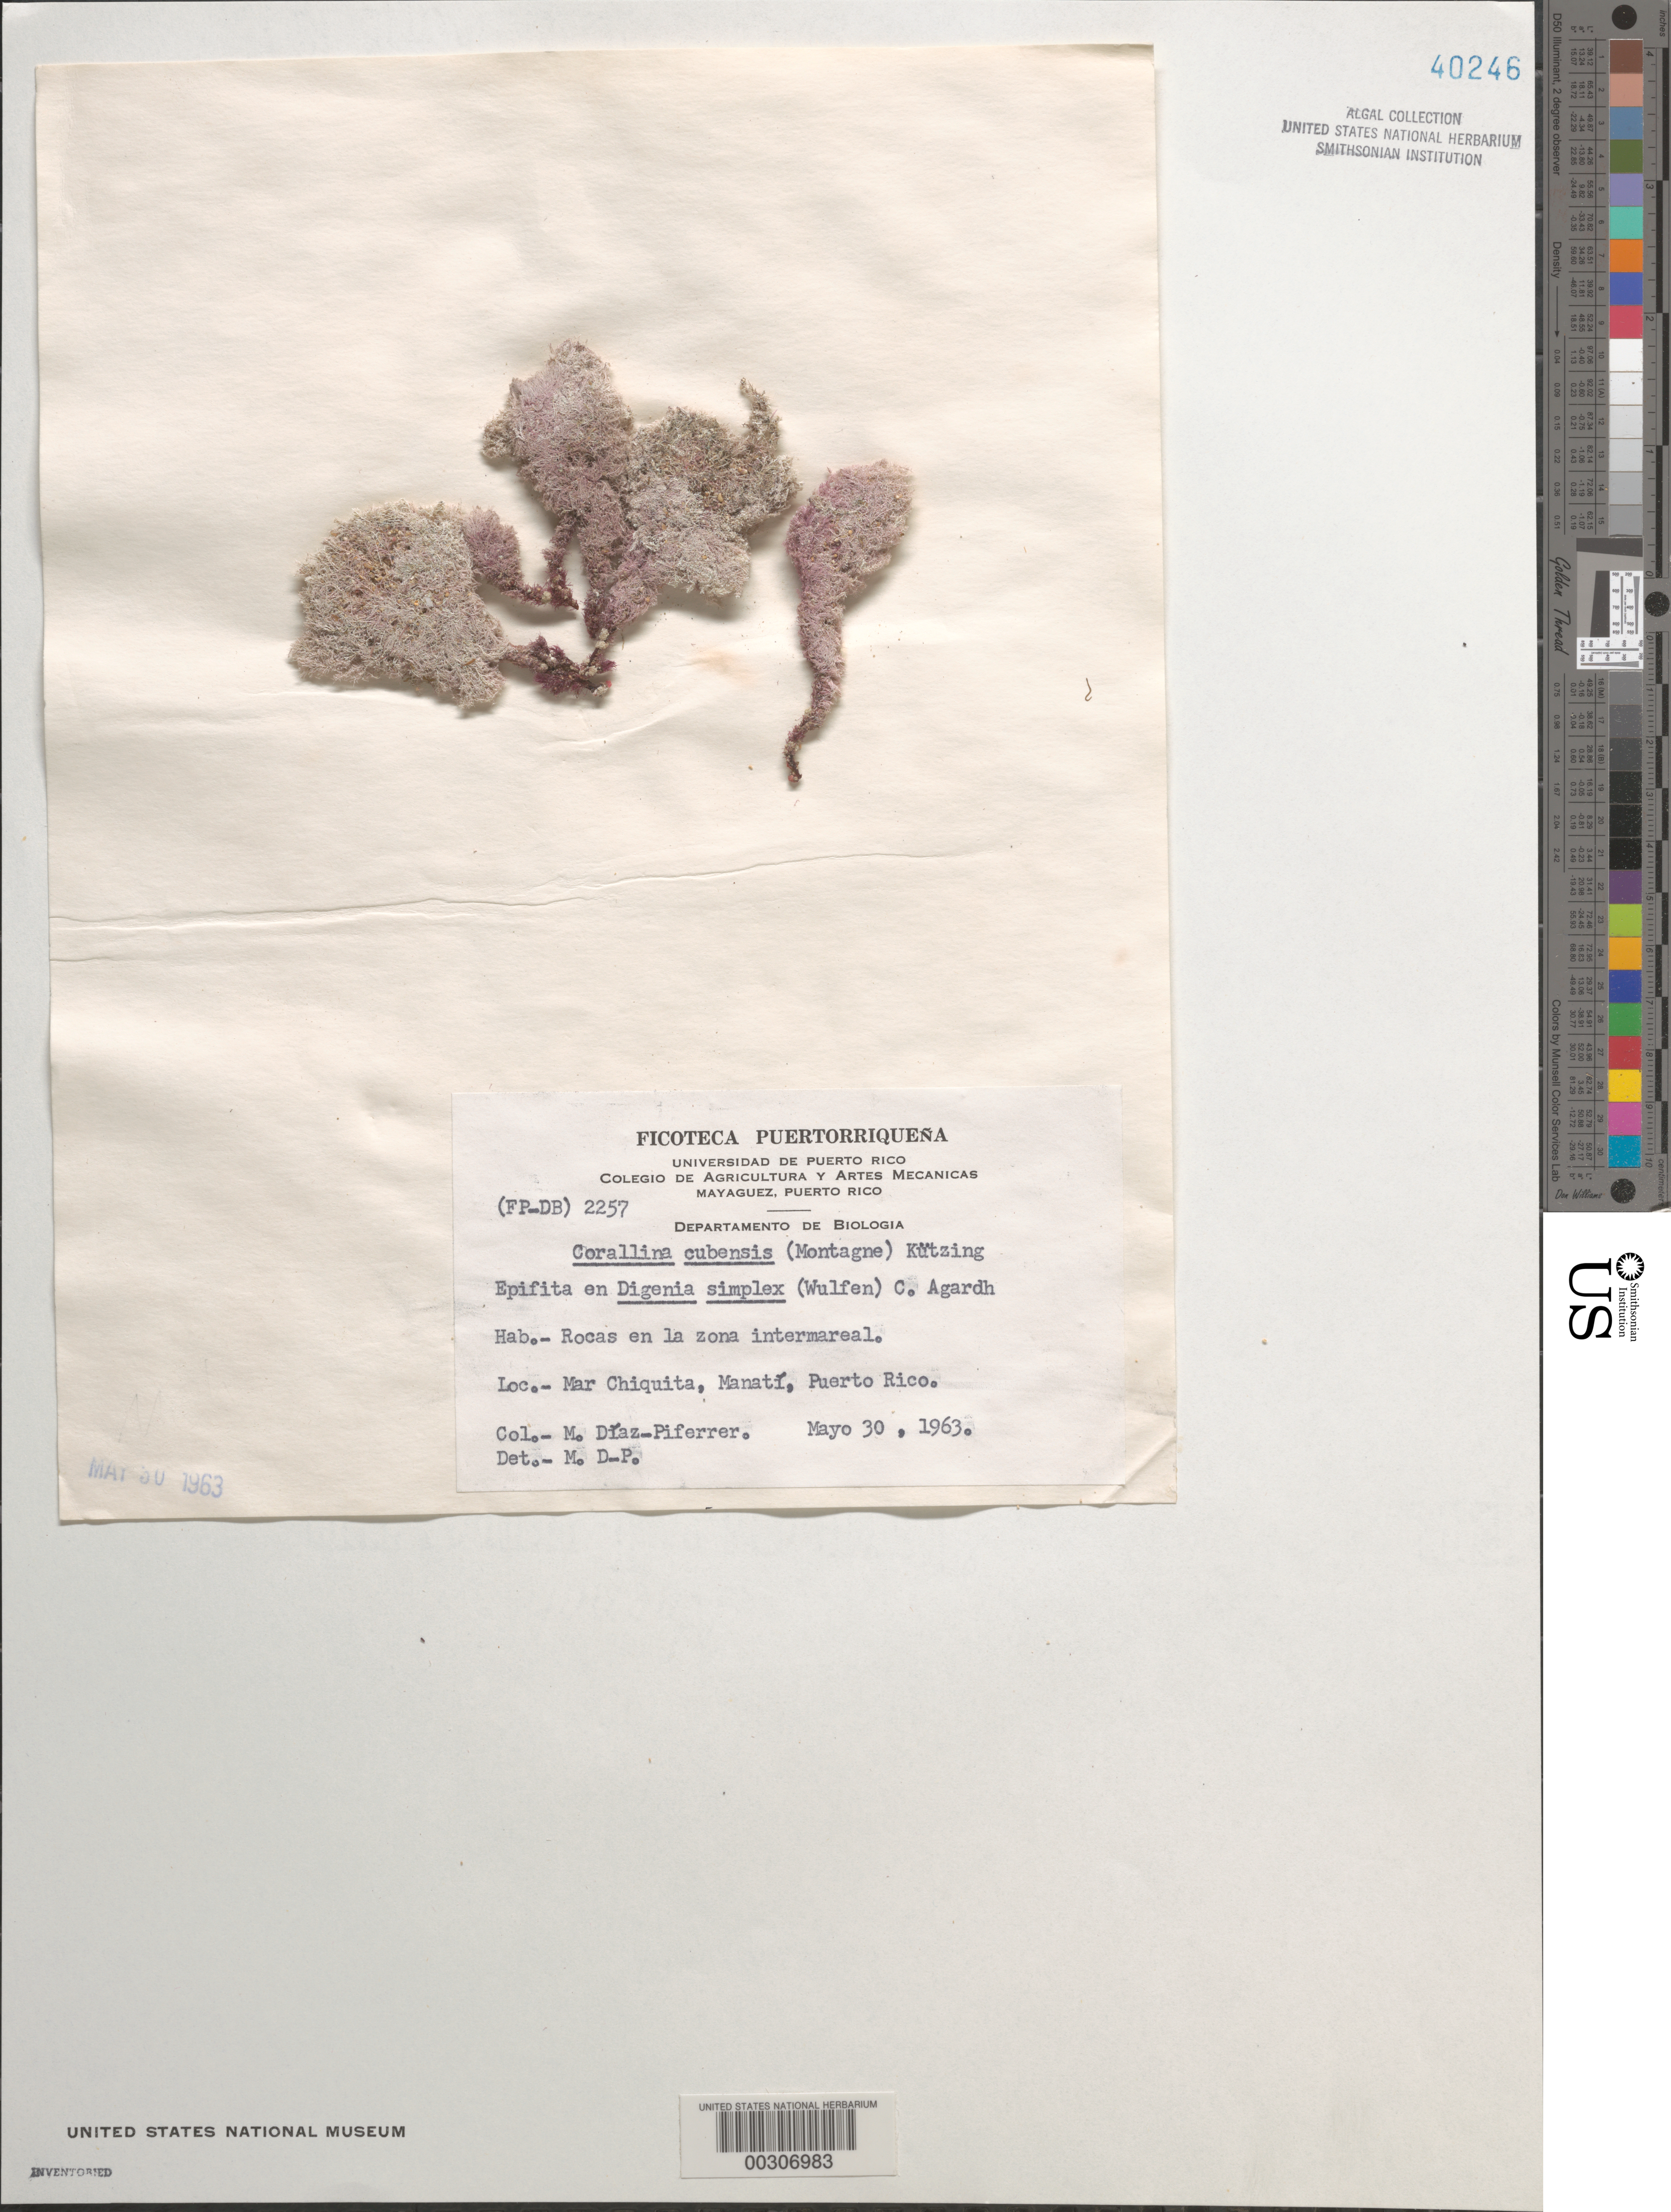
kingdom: Plantae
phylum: Rhodophyta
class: Florideophyceae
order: Corallinales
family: Corallinaceae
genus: Jania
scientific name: Jania cubensis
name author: Mont. ex Kütz.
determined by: Algae name updating Project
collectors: M. Diaz-Piferrer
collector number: (fp-db) 2257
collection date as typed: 30 May 1963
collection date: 1963-05-30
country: Puerto Rico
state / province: Manati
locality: Mar Chiquita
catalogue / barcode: US 40246